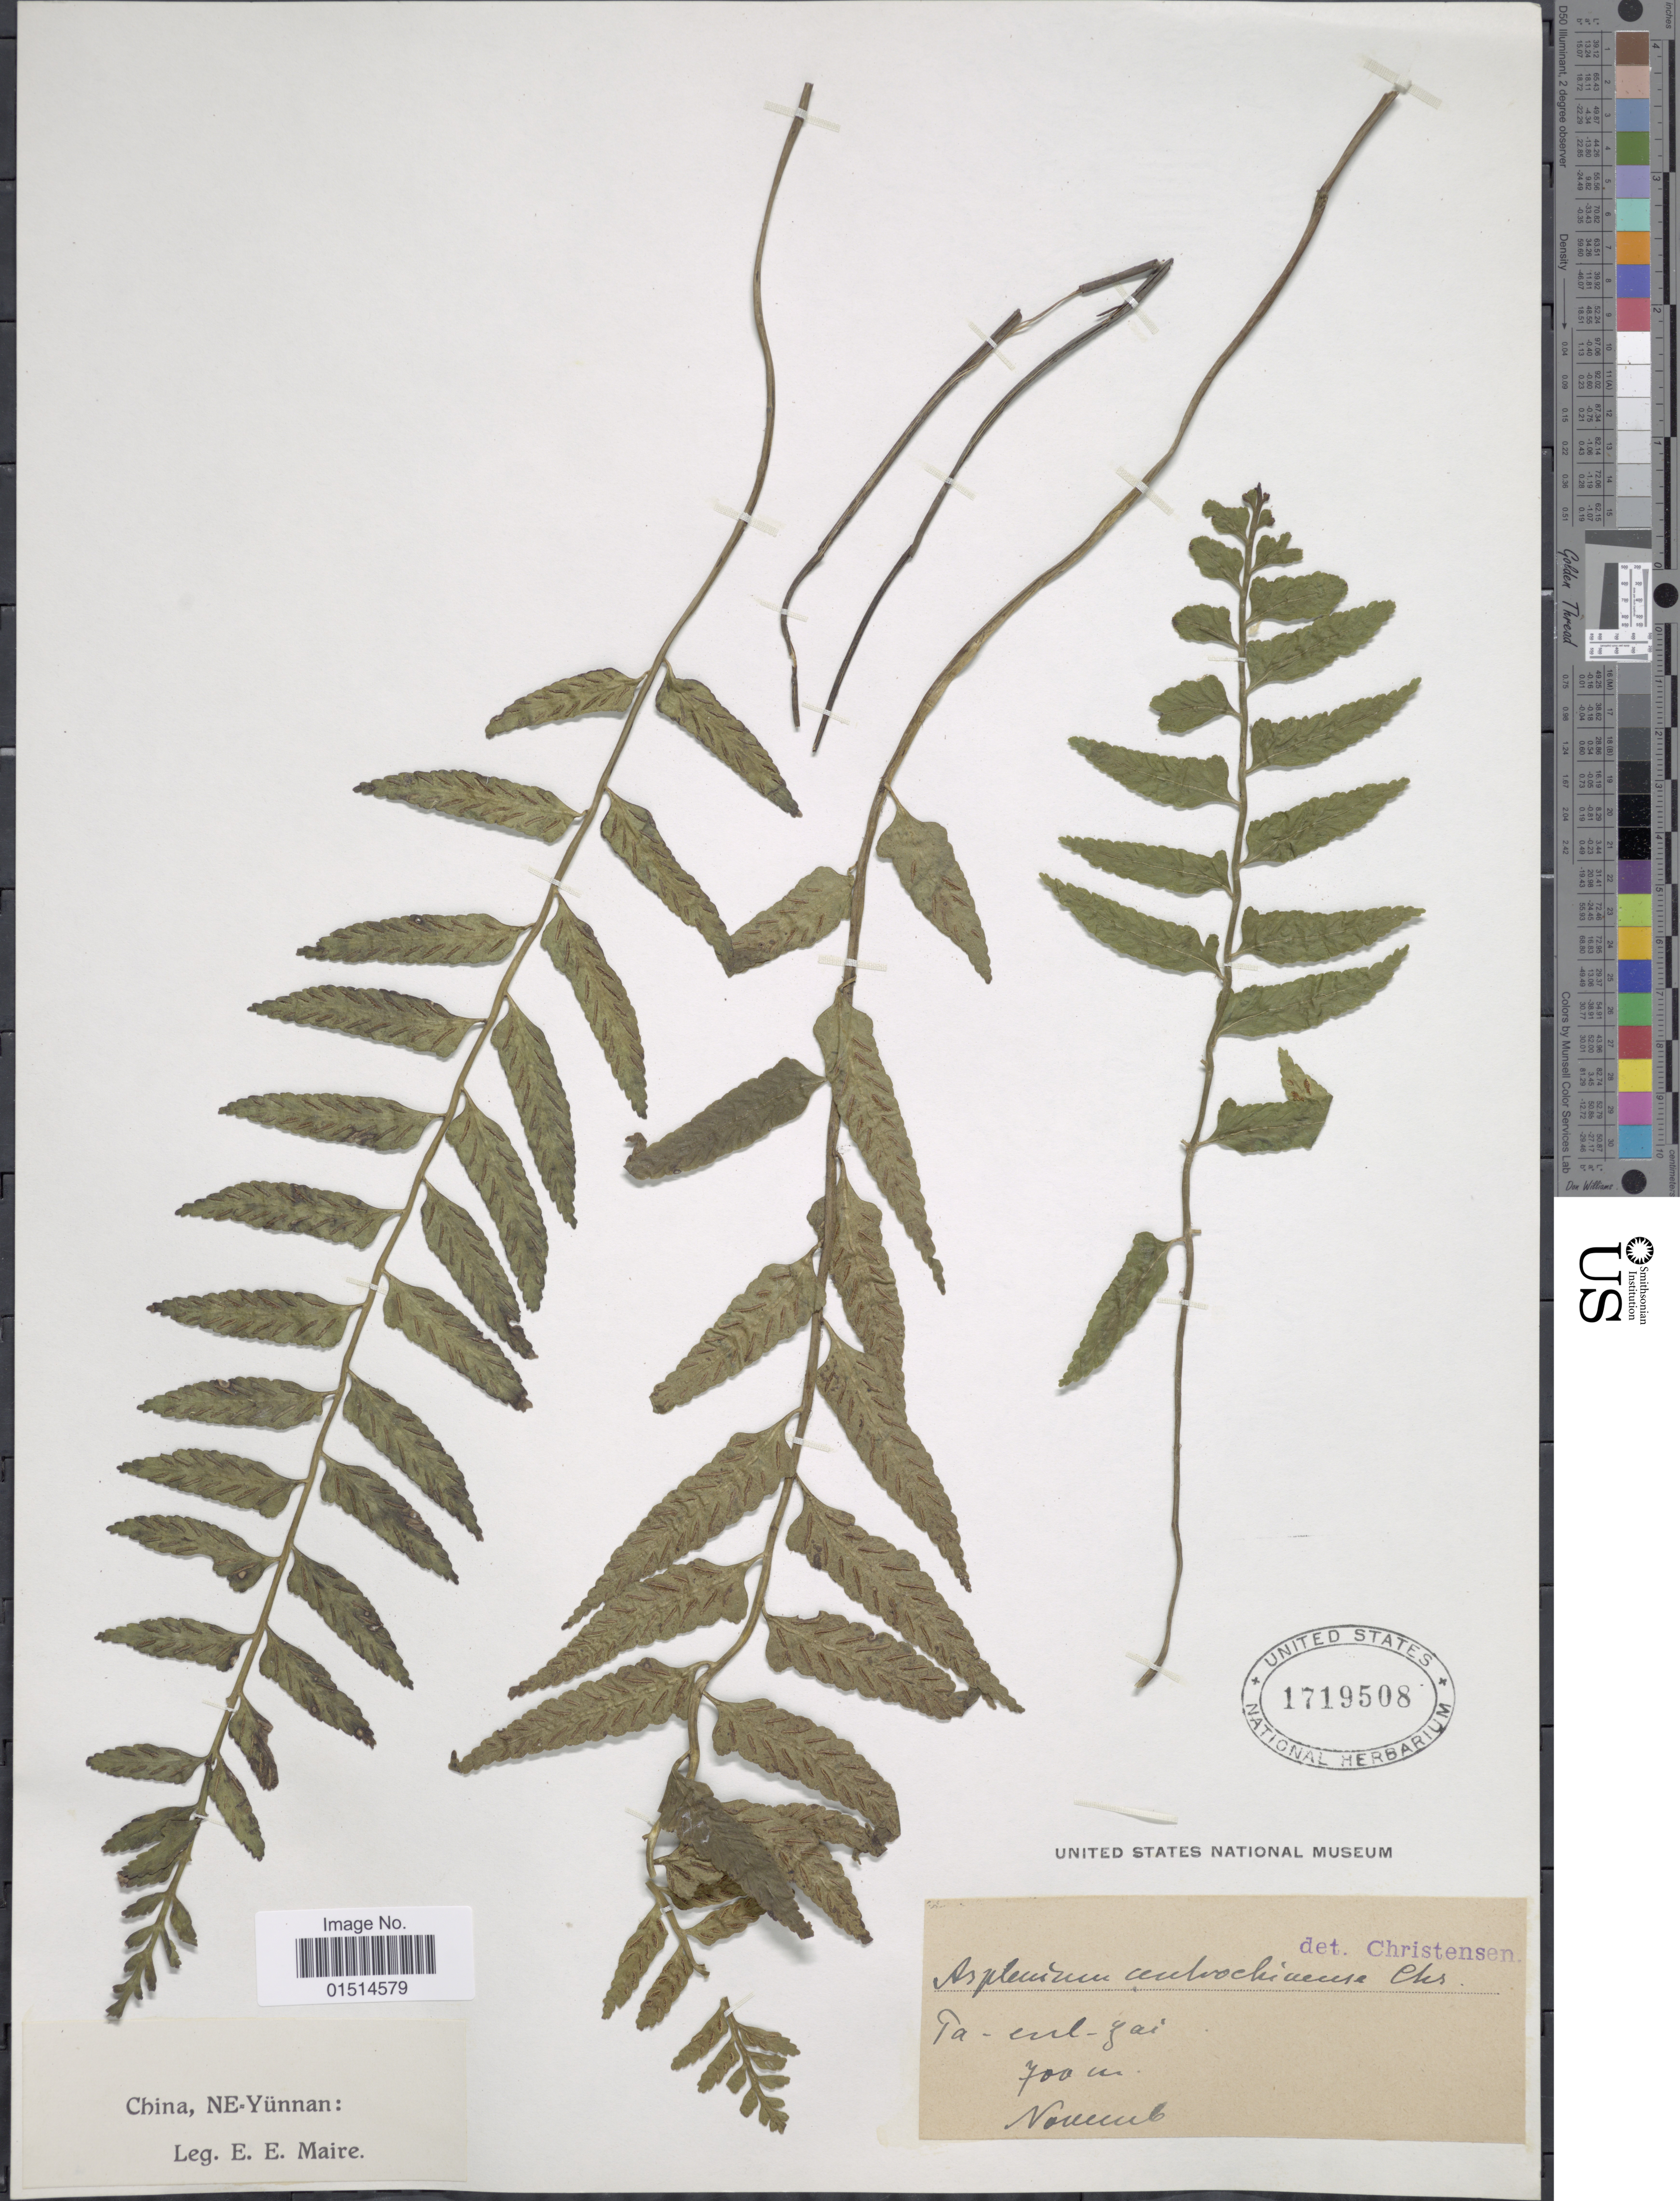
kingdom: Plantae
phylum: Tracheophyta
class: Polypodiopsida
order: Polypodiales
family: Aspleniaceae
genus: Asplenium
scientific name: Asplenium centrochinensis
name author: Christ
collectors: E. E. Maire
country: China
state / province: Yunnan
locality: NE-Yunnan, Ta-end-zai [interpreted]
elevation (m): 700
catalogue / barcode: US 1719508